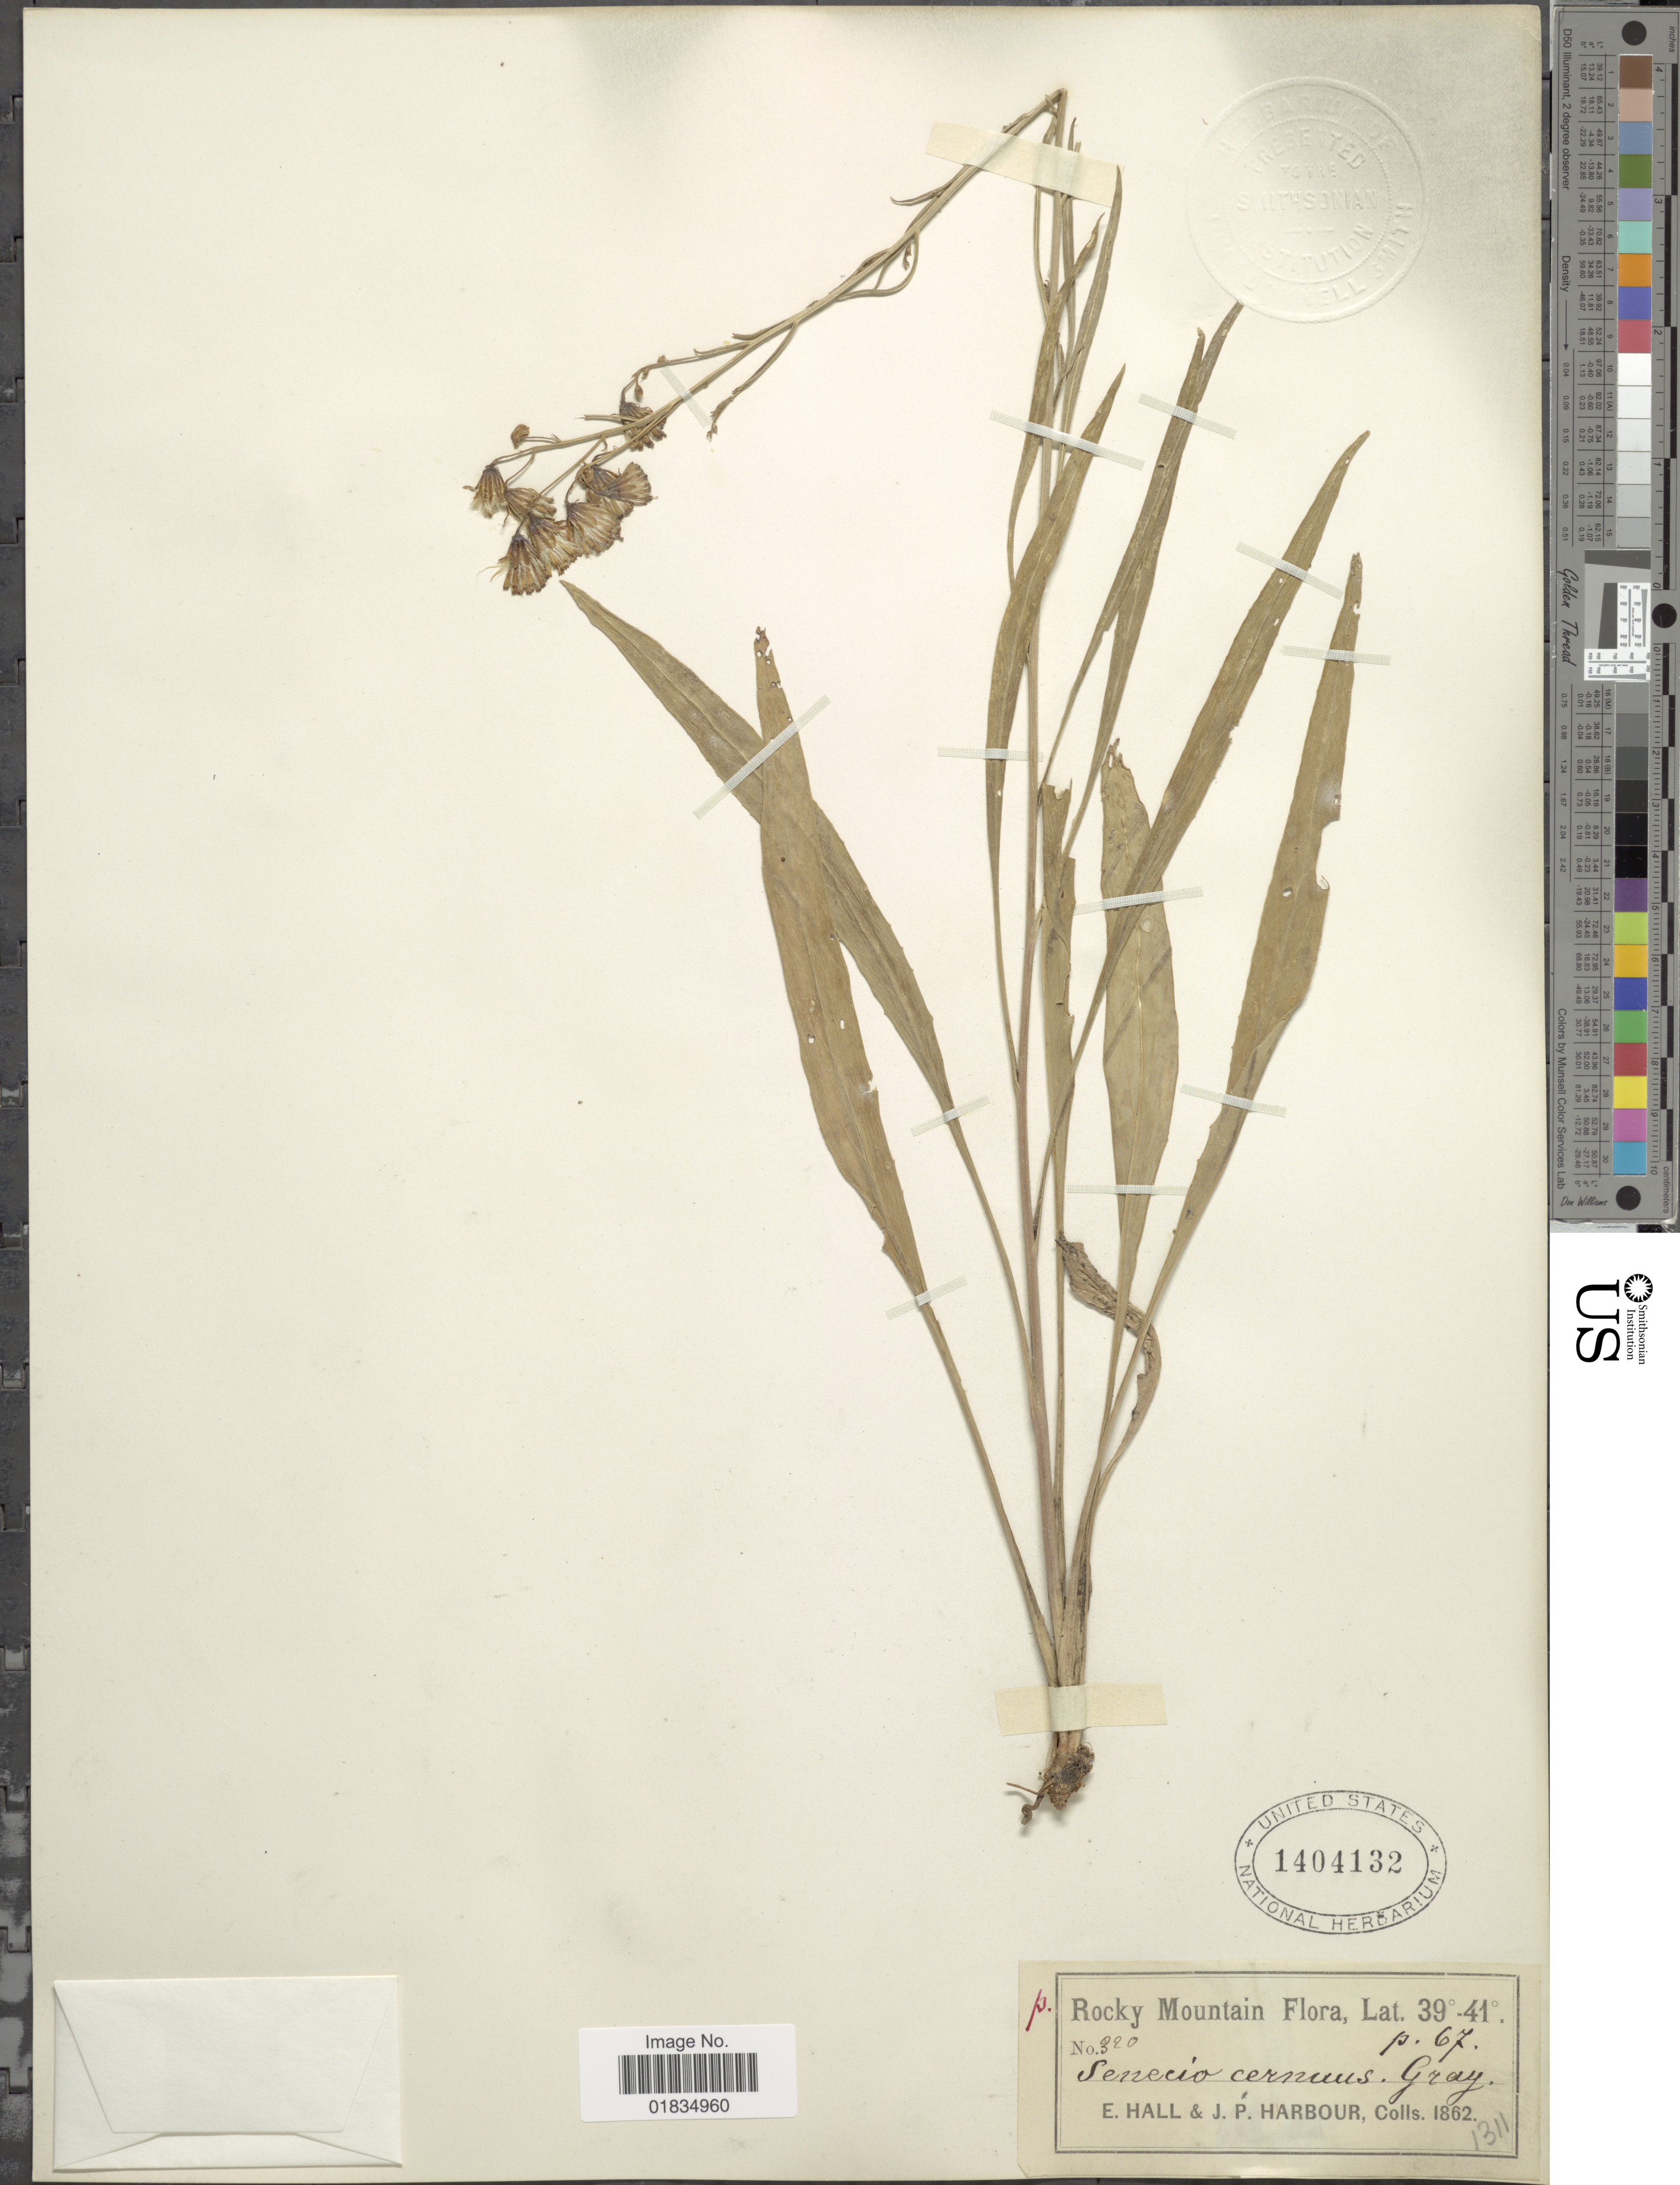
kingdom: Plantae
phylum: Tracheophyta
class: Magnoliopsida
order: Asterales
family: Asteraceae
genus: Senecio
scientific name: Senecio pudicus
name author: Greene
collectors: E. Hall & J. Harbour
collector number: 320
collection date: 1862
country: United States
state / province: Colorado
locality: Rocky Mtns.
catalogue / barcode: US 1404132